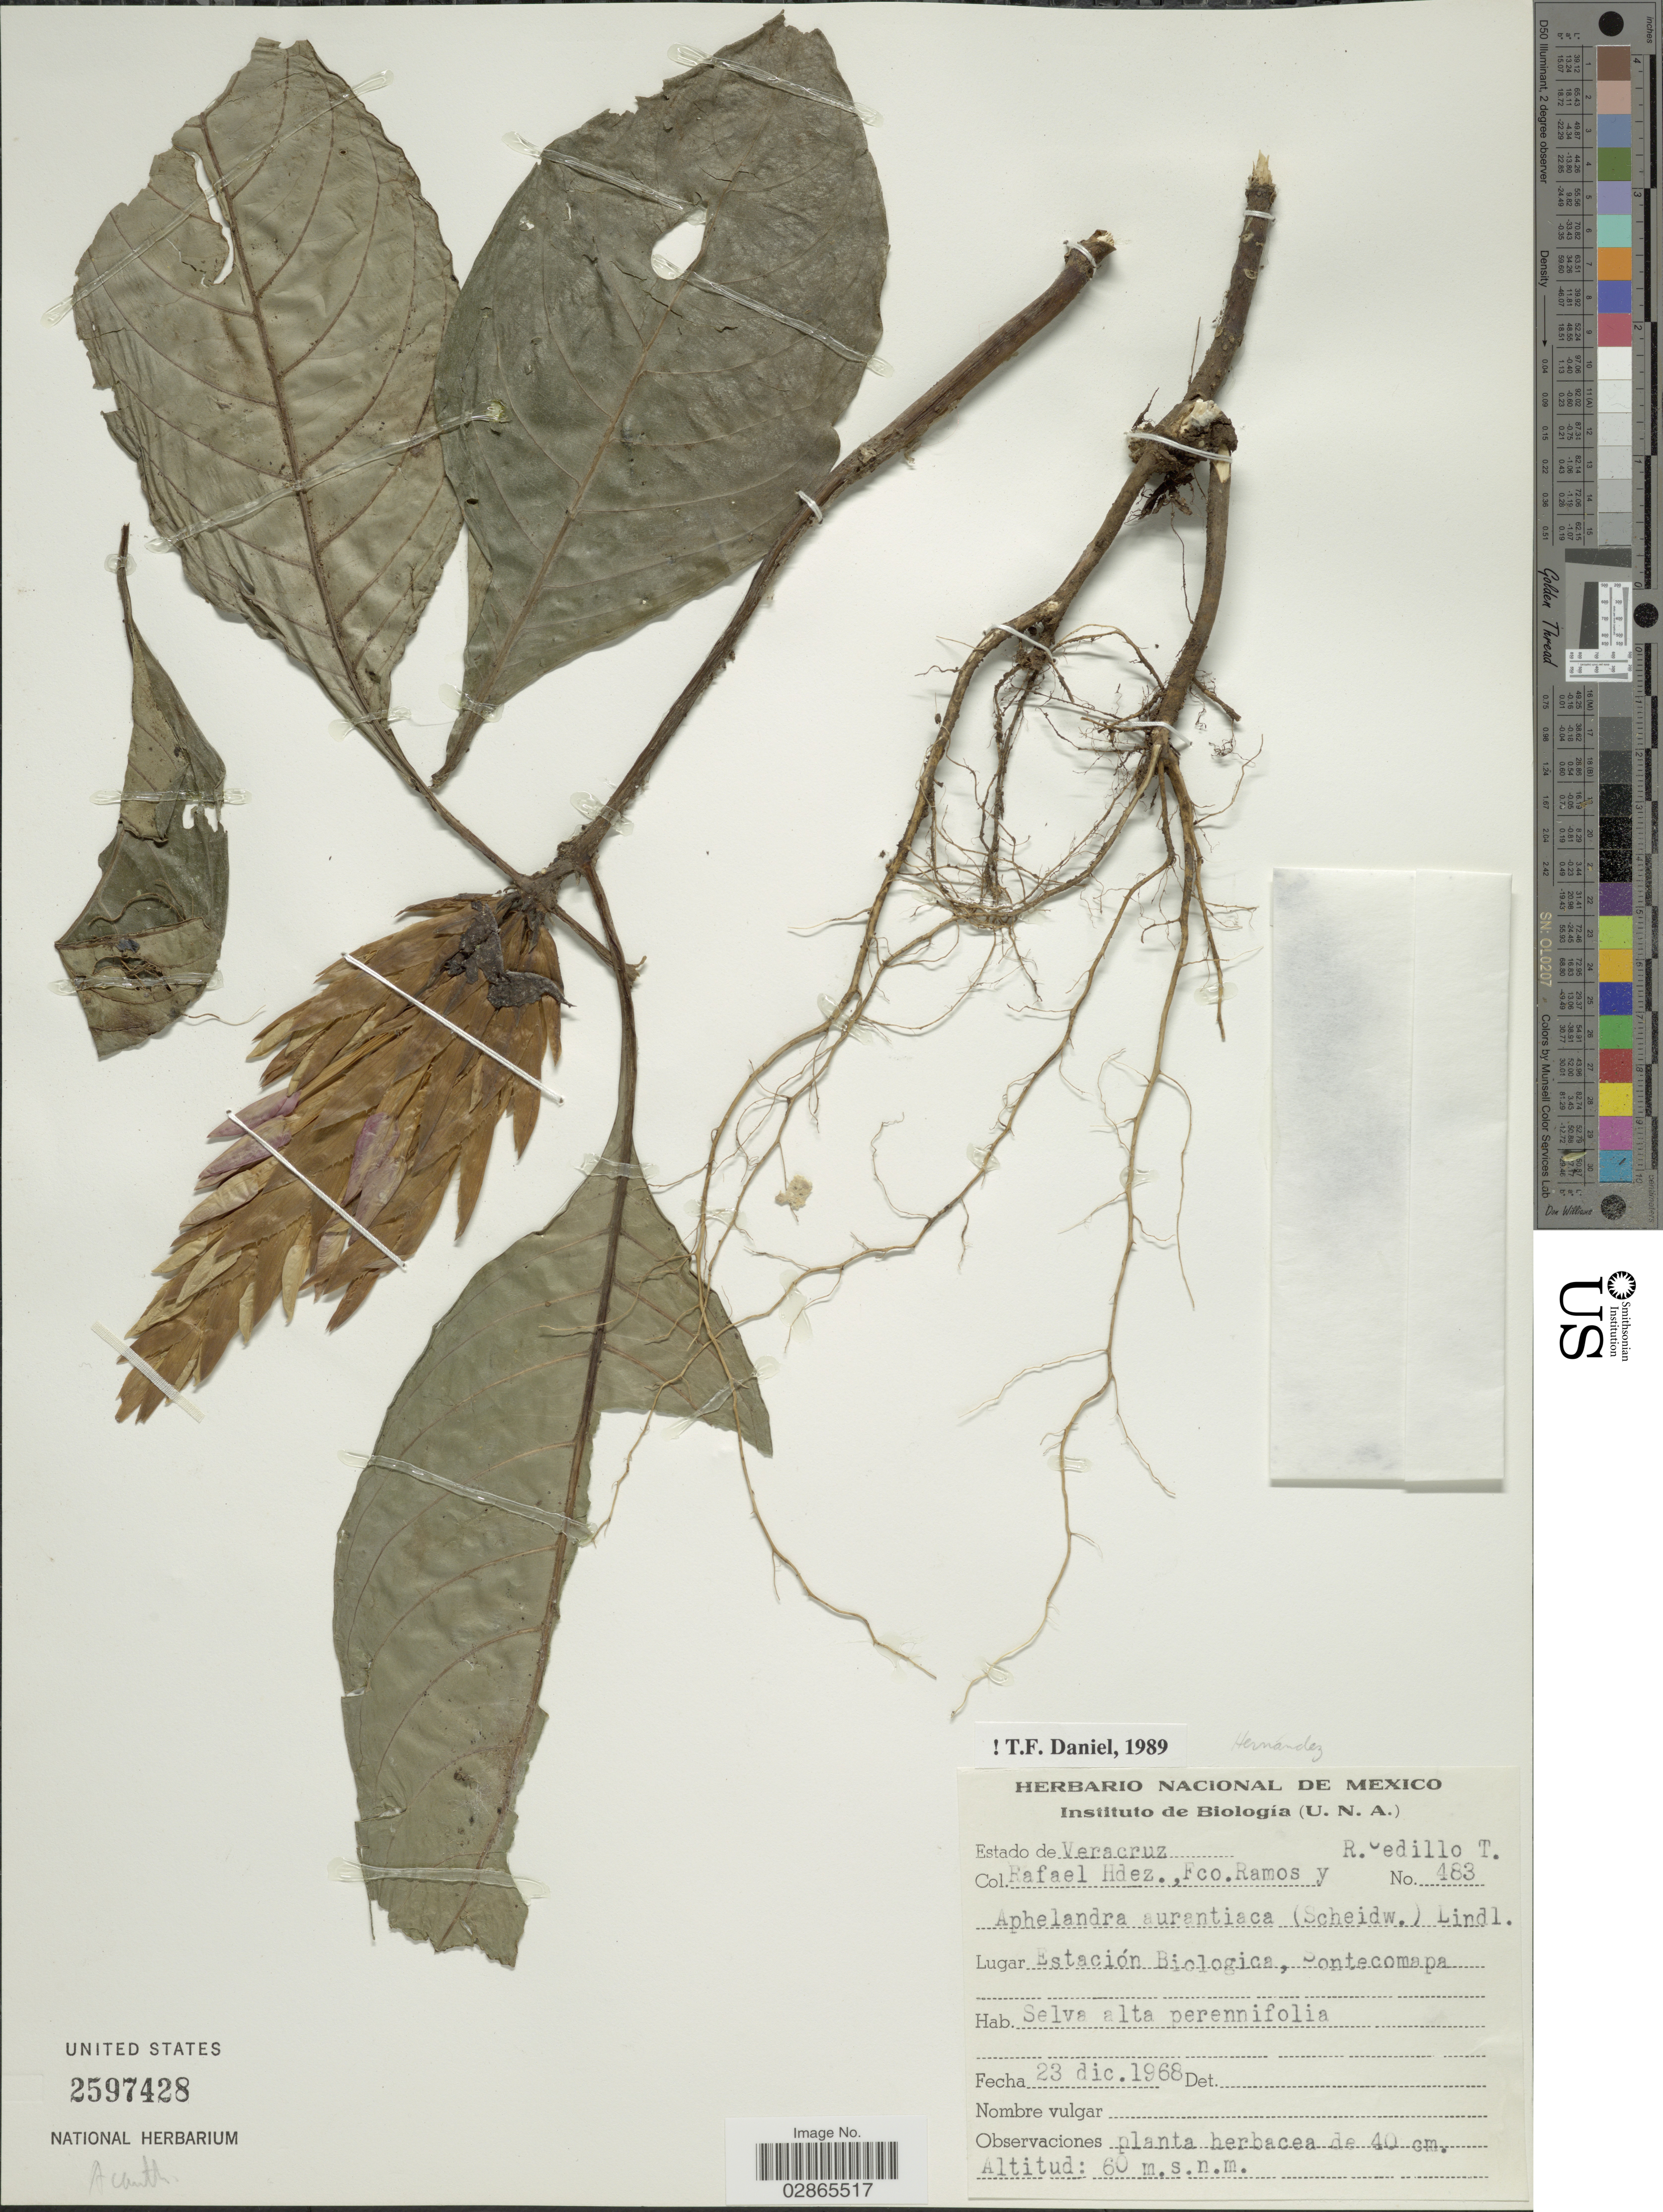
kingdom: Plantae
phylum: Tracheophyta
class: Magnoliopsida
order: Lamiales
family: Acanthaceae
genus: Aphelandra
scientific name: Aphelandra aurantiaca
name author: (Scheidw.) Lindl.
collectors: R. CedilloT., R. Hdez & F. Ramos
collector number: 483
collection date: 1968-12-23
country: Mexico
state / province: Veracruz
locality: Estación Biologica, Sontecomapa.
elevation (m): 60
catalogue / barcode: US 2597428